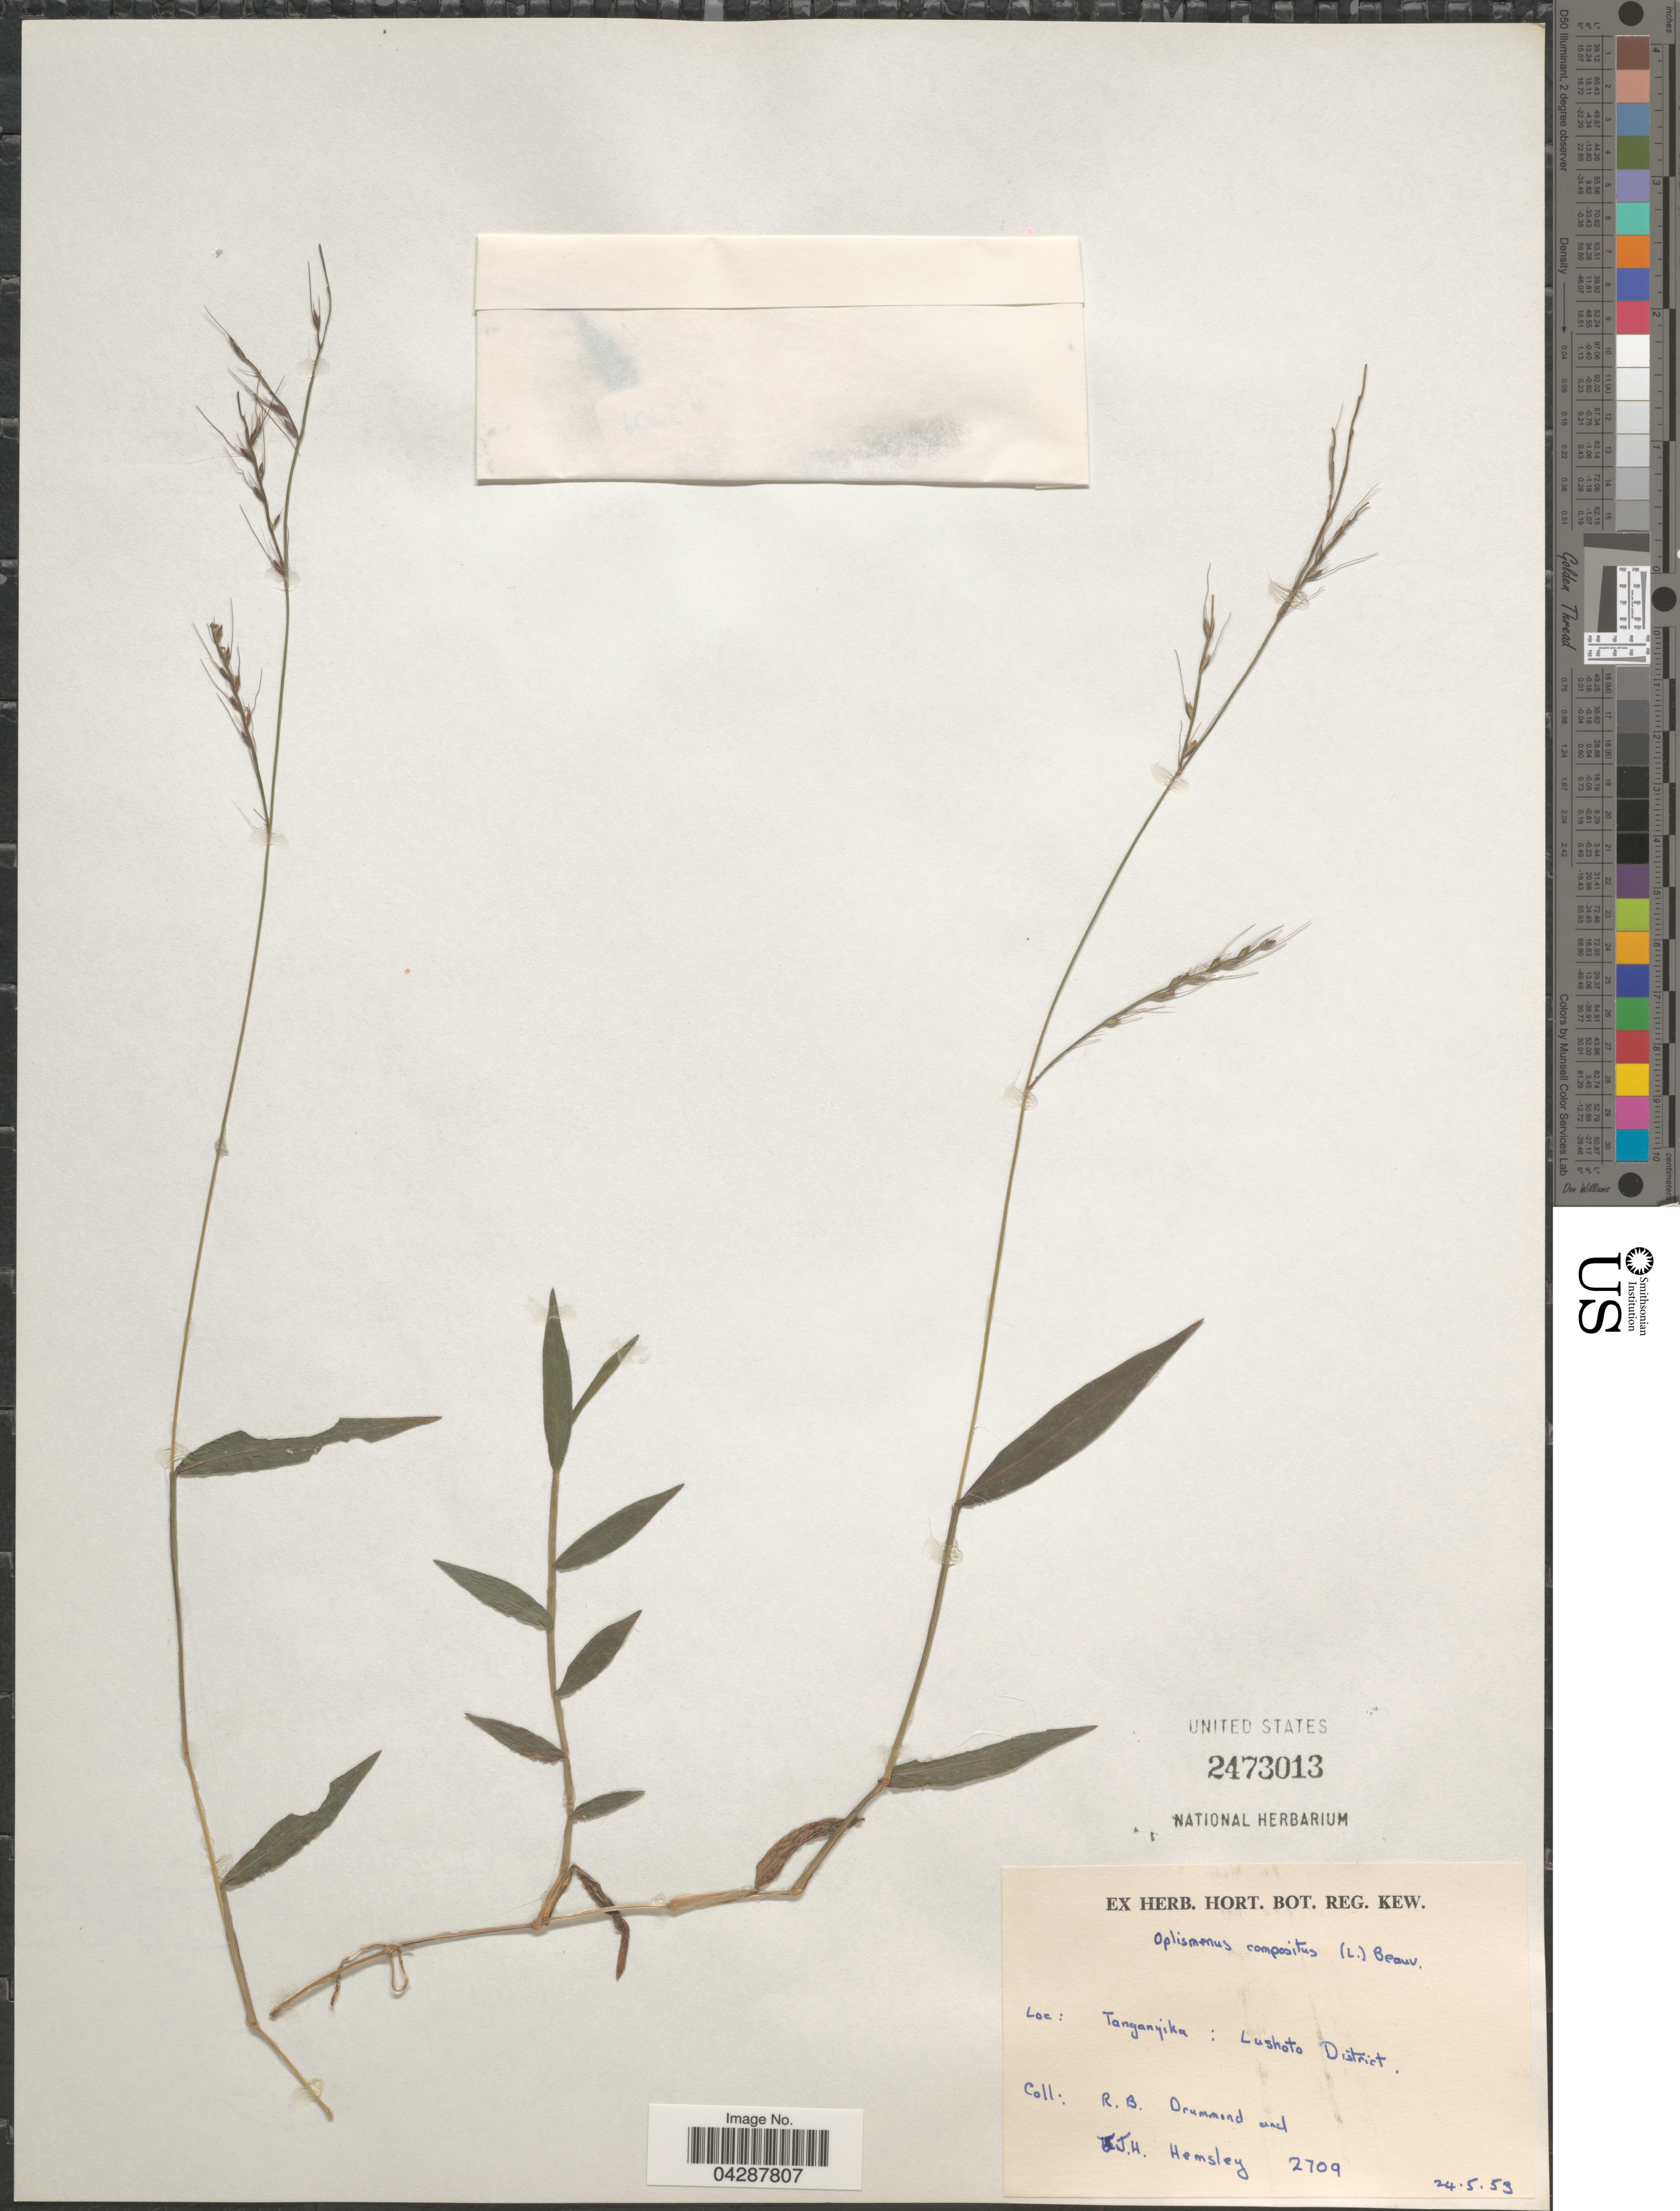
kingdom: Plantae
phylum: Tracheophyta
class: Liliopsida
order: Poales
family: Poaceae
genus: Oplismenus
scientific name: Oplismenus compositus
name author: (L.) P. Beauv.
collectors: R. Drummond & J. H. Hemsley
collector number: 2709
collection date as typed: Transcribed d/m/y: 24/5/53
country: Tanzania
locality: Tanganyika: Lushoto District.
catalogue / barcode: US 2473013